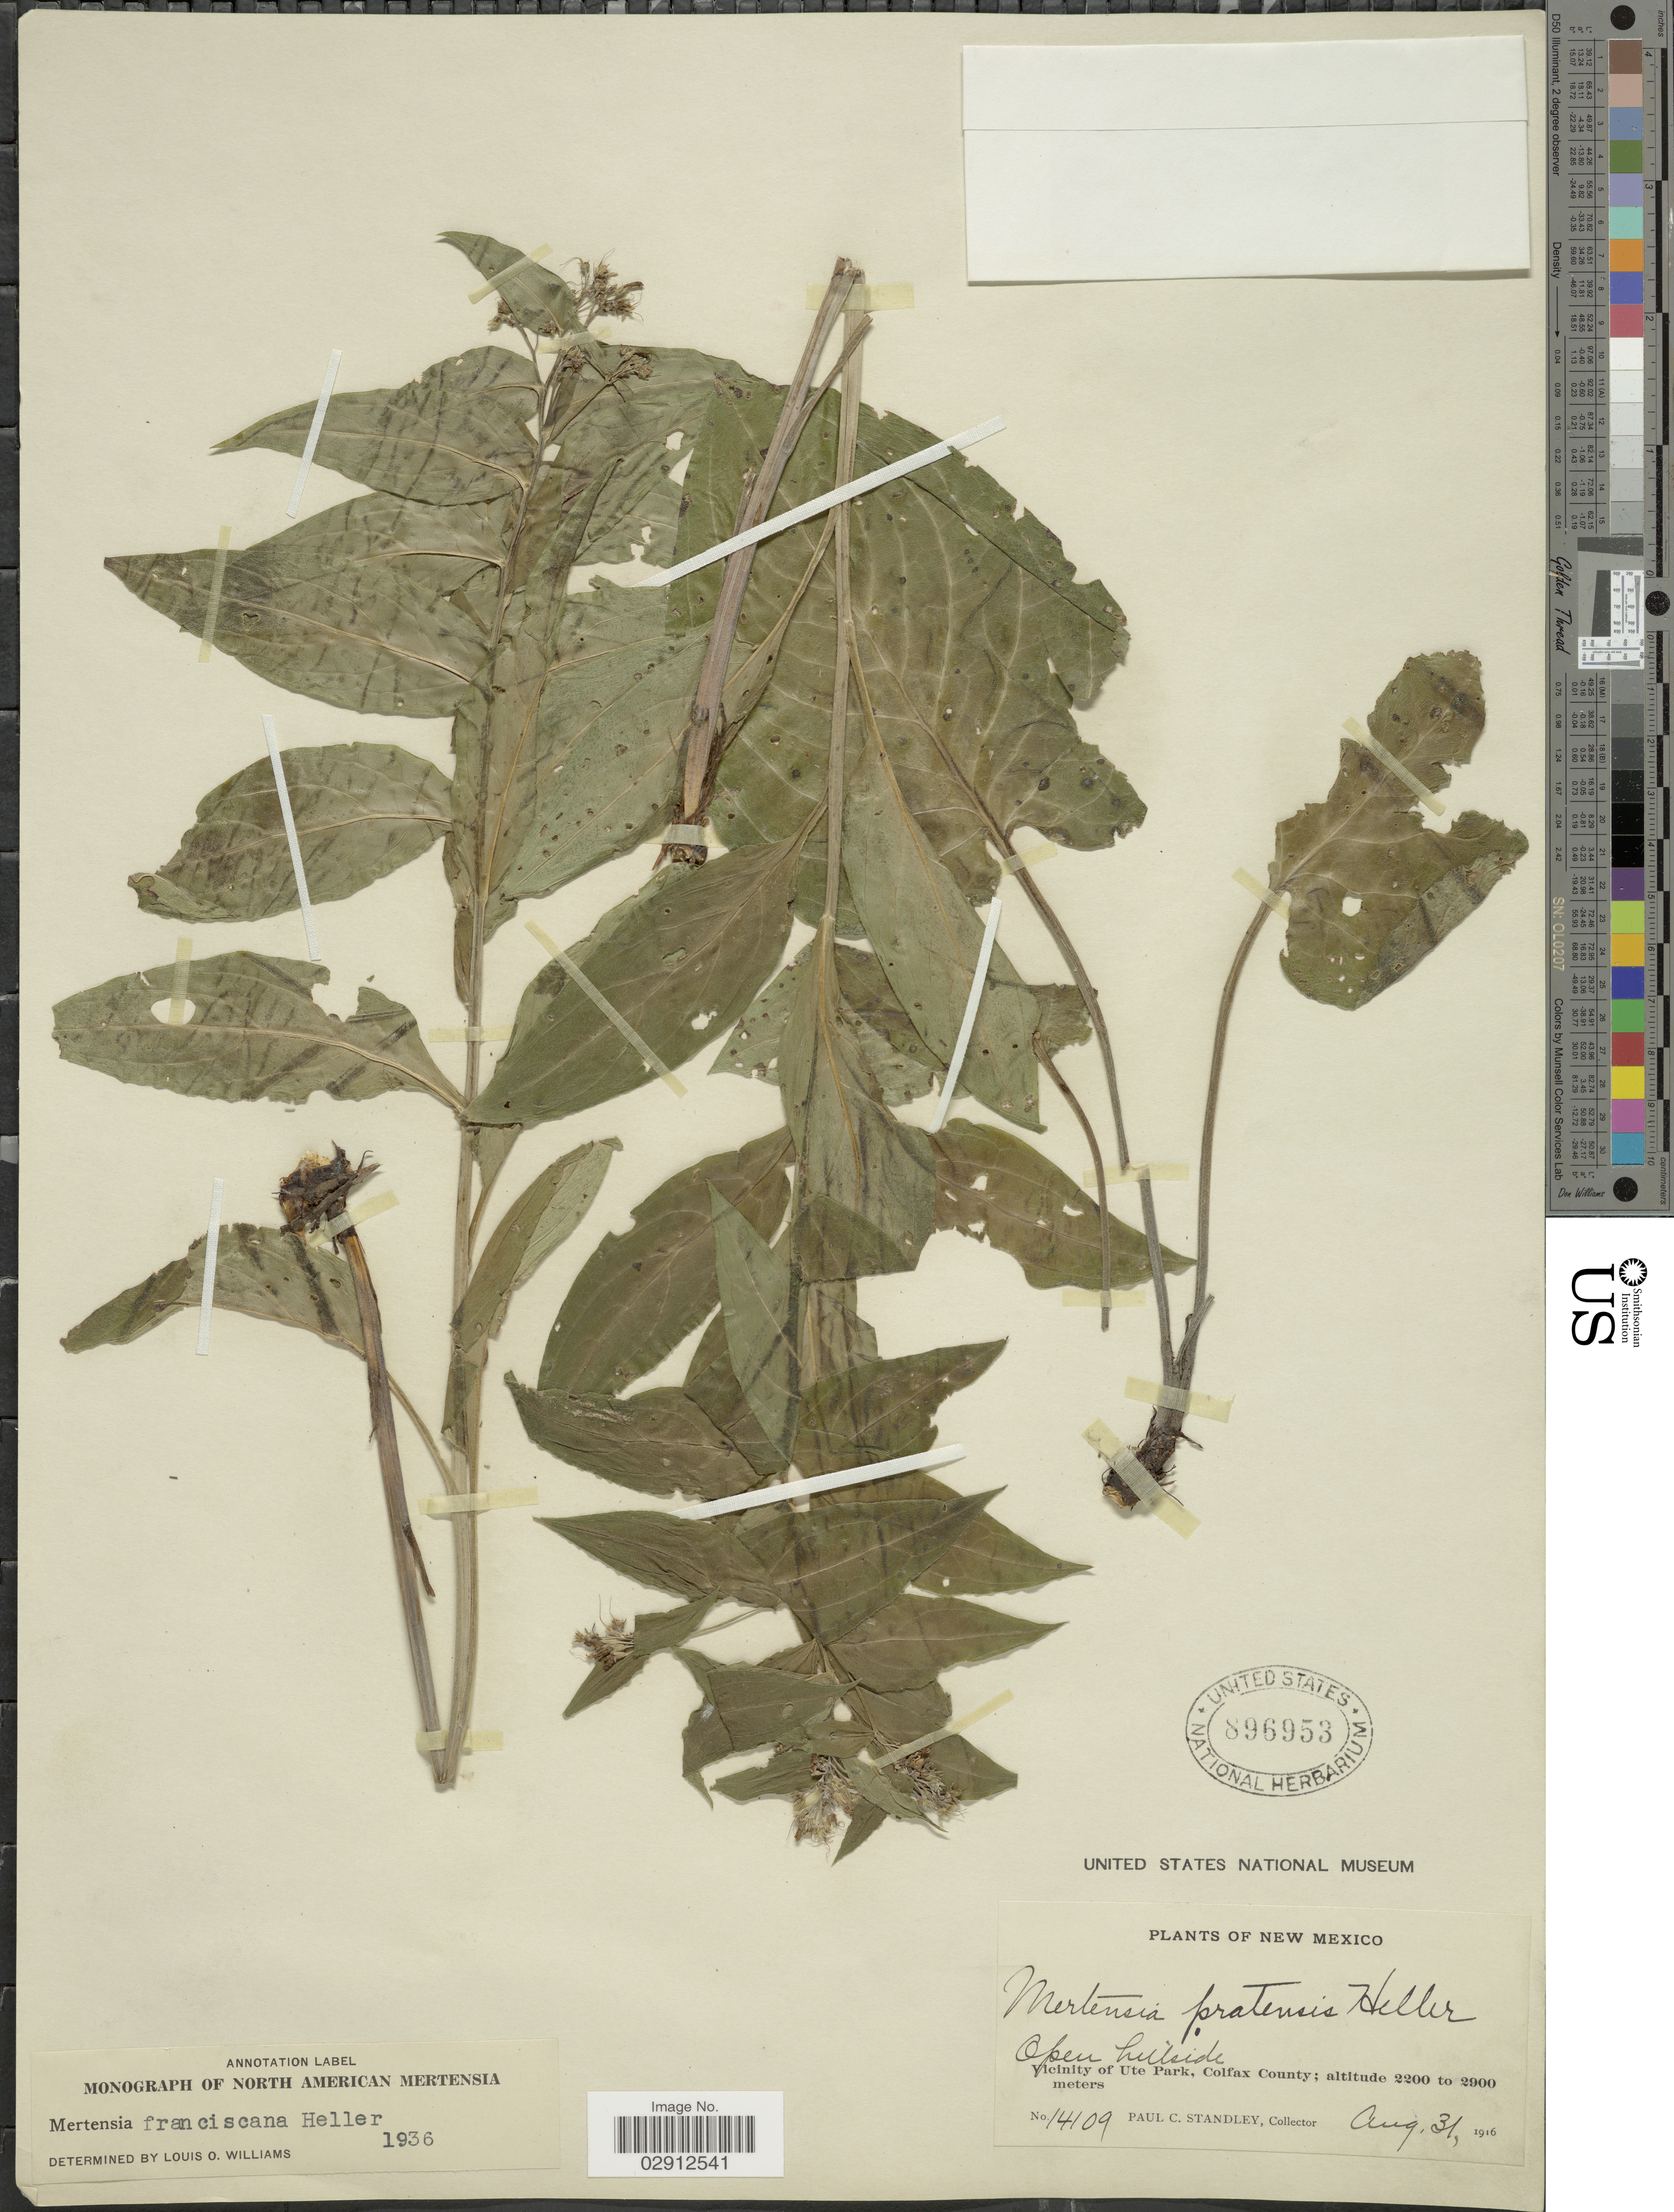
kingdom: Plantae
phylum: Tracheophyta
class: Magnoliopsida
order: Boraginales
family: Boraginaceae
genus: Mertensia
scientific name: Mertensia franciscana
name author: A. Heller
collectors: P. C. Standley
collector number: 14109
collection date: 1916-08-31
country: United States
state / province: New Mexico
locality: Vicinity of Ute Park, Colfax County.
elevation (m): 2200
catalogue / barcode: US 896953